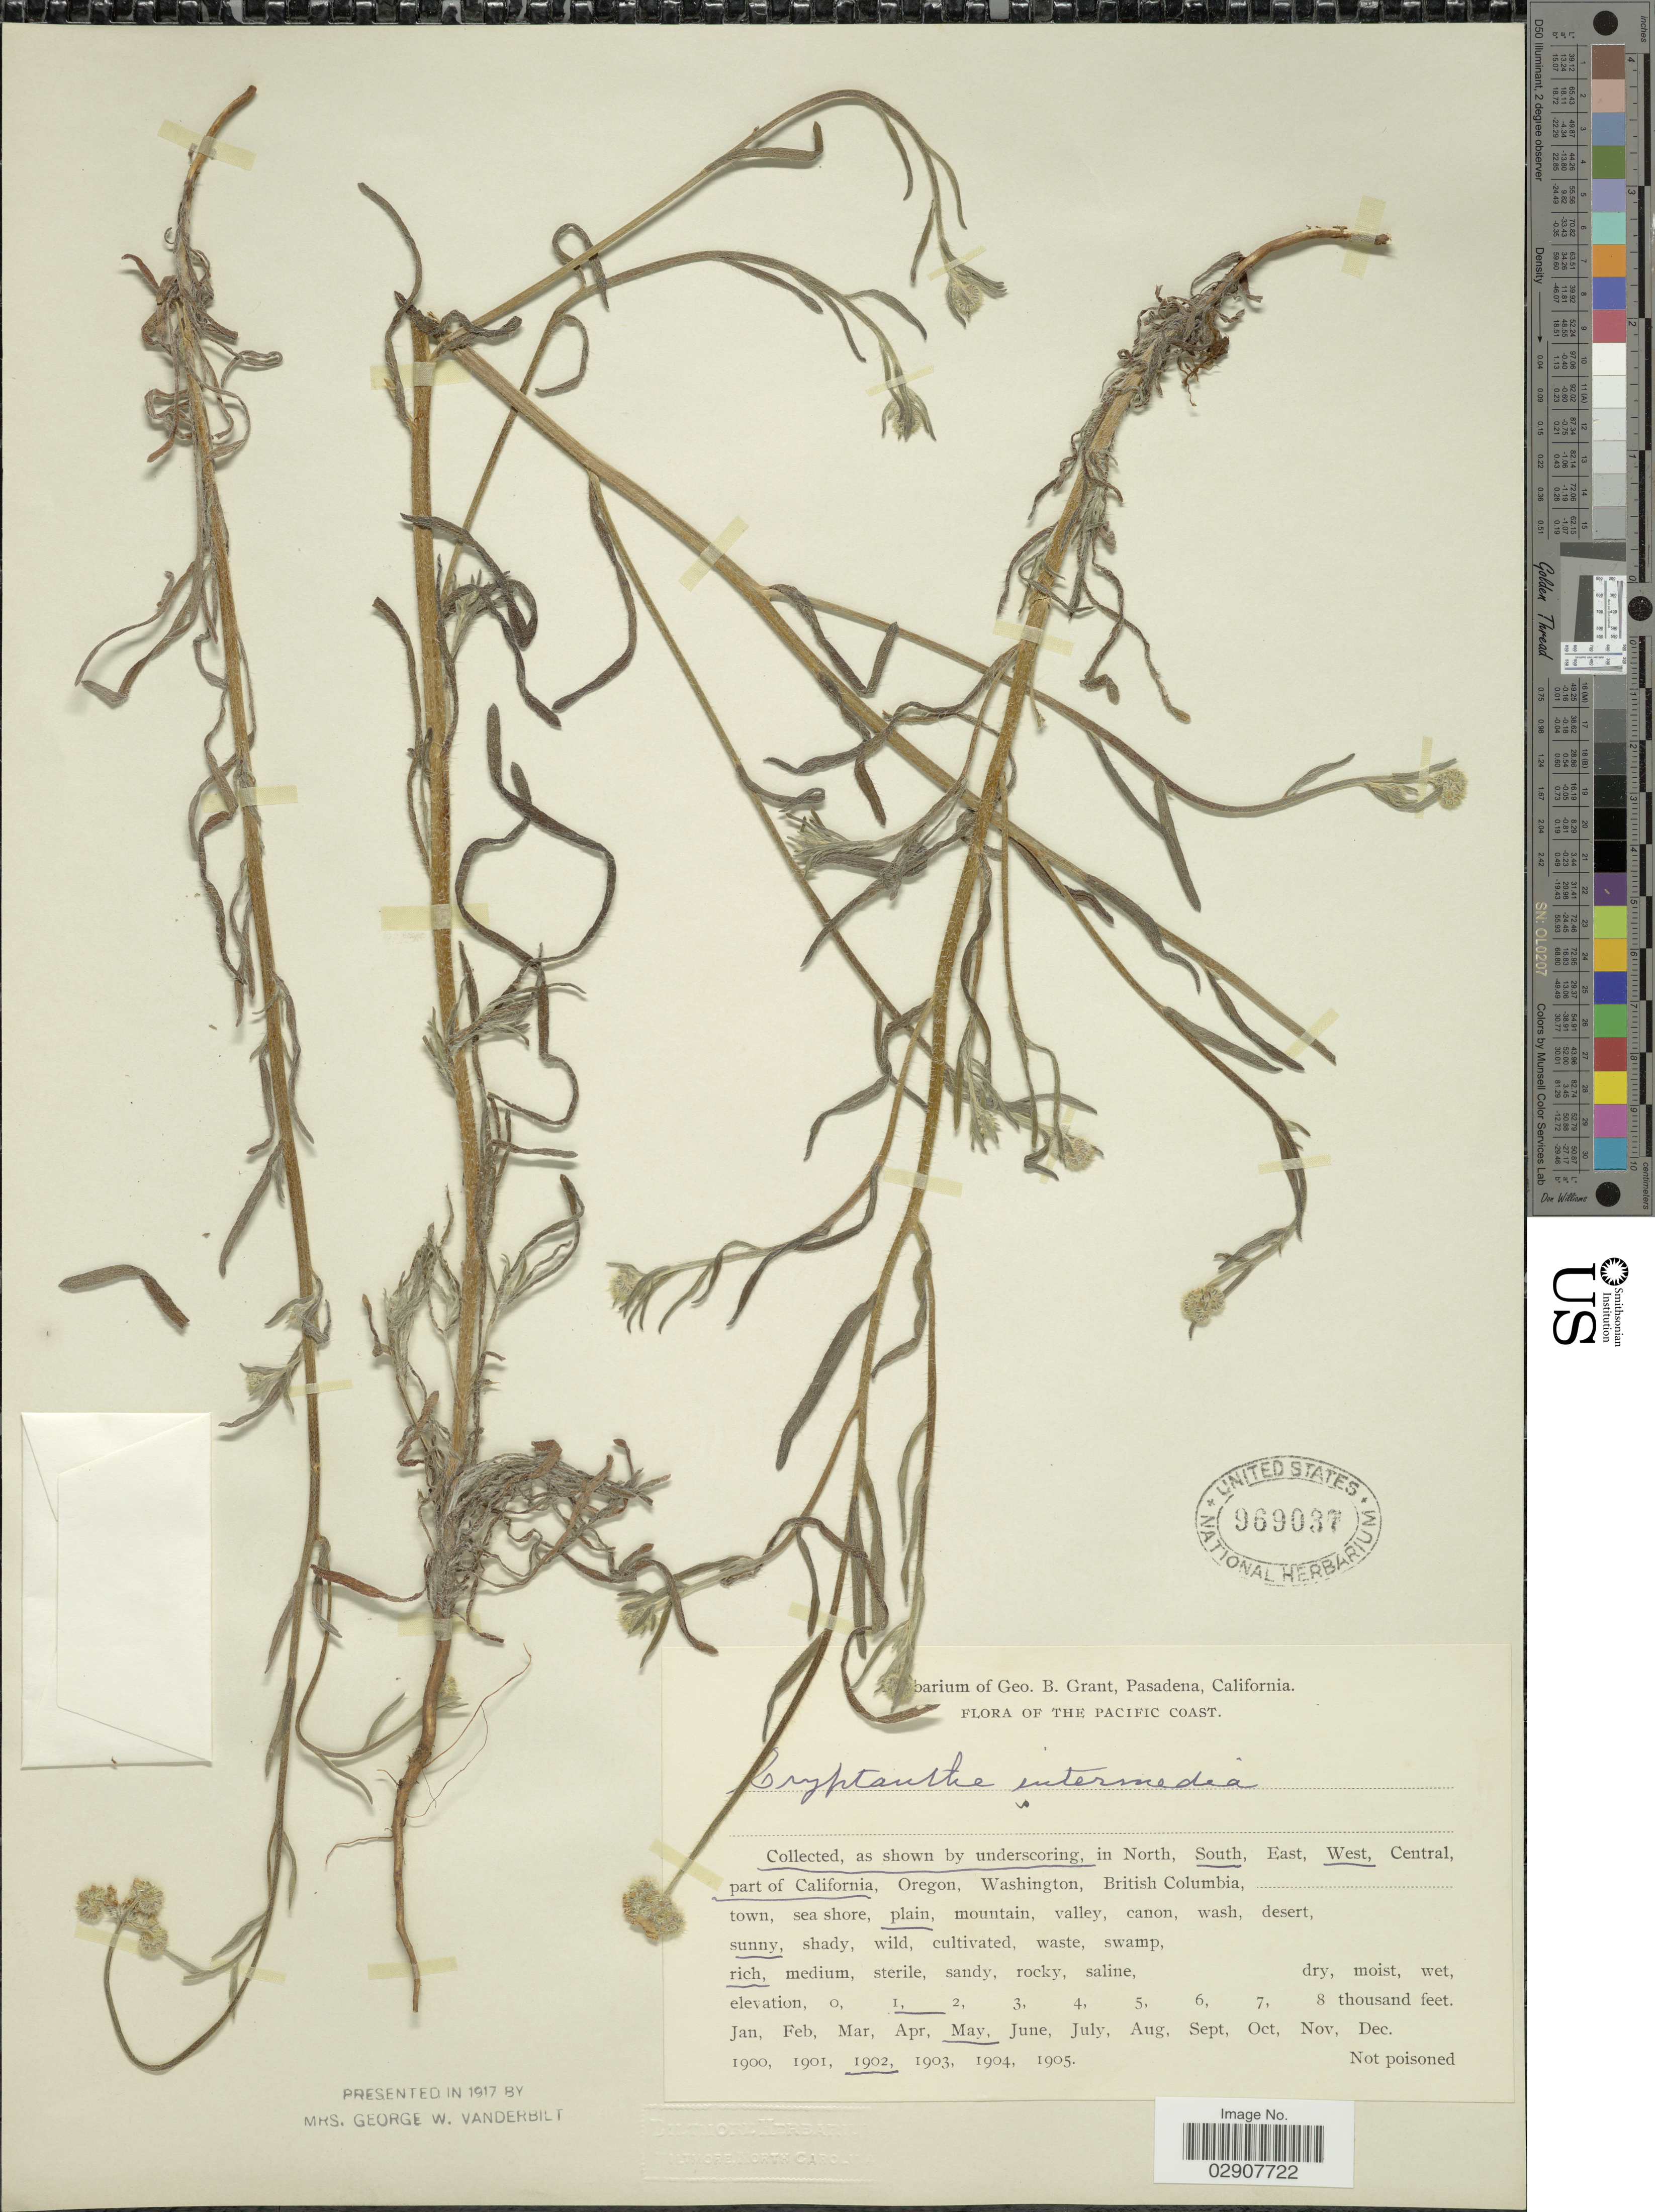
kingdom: Plantae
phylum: Tracheophyta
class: Magnoliopsida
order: Boraginales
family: Boraginaceae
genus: Cryptantha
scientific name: Cryptantha intermedia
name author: (A. Gray) Greene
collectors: ex herb. Geo. B. Grant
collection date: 1902-05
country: United States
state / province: California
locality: Pacific Coast. South West part of California.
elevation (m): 305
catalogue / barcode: US 969037